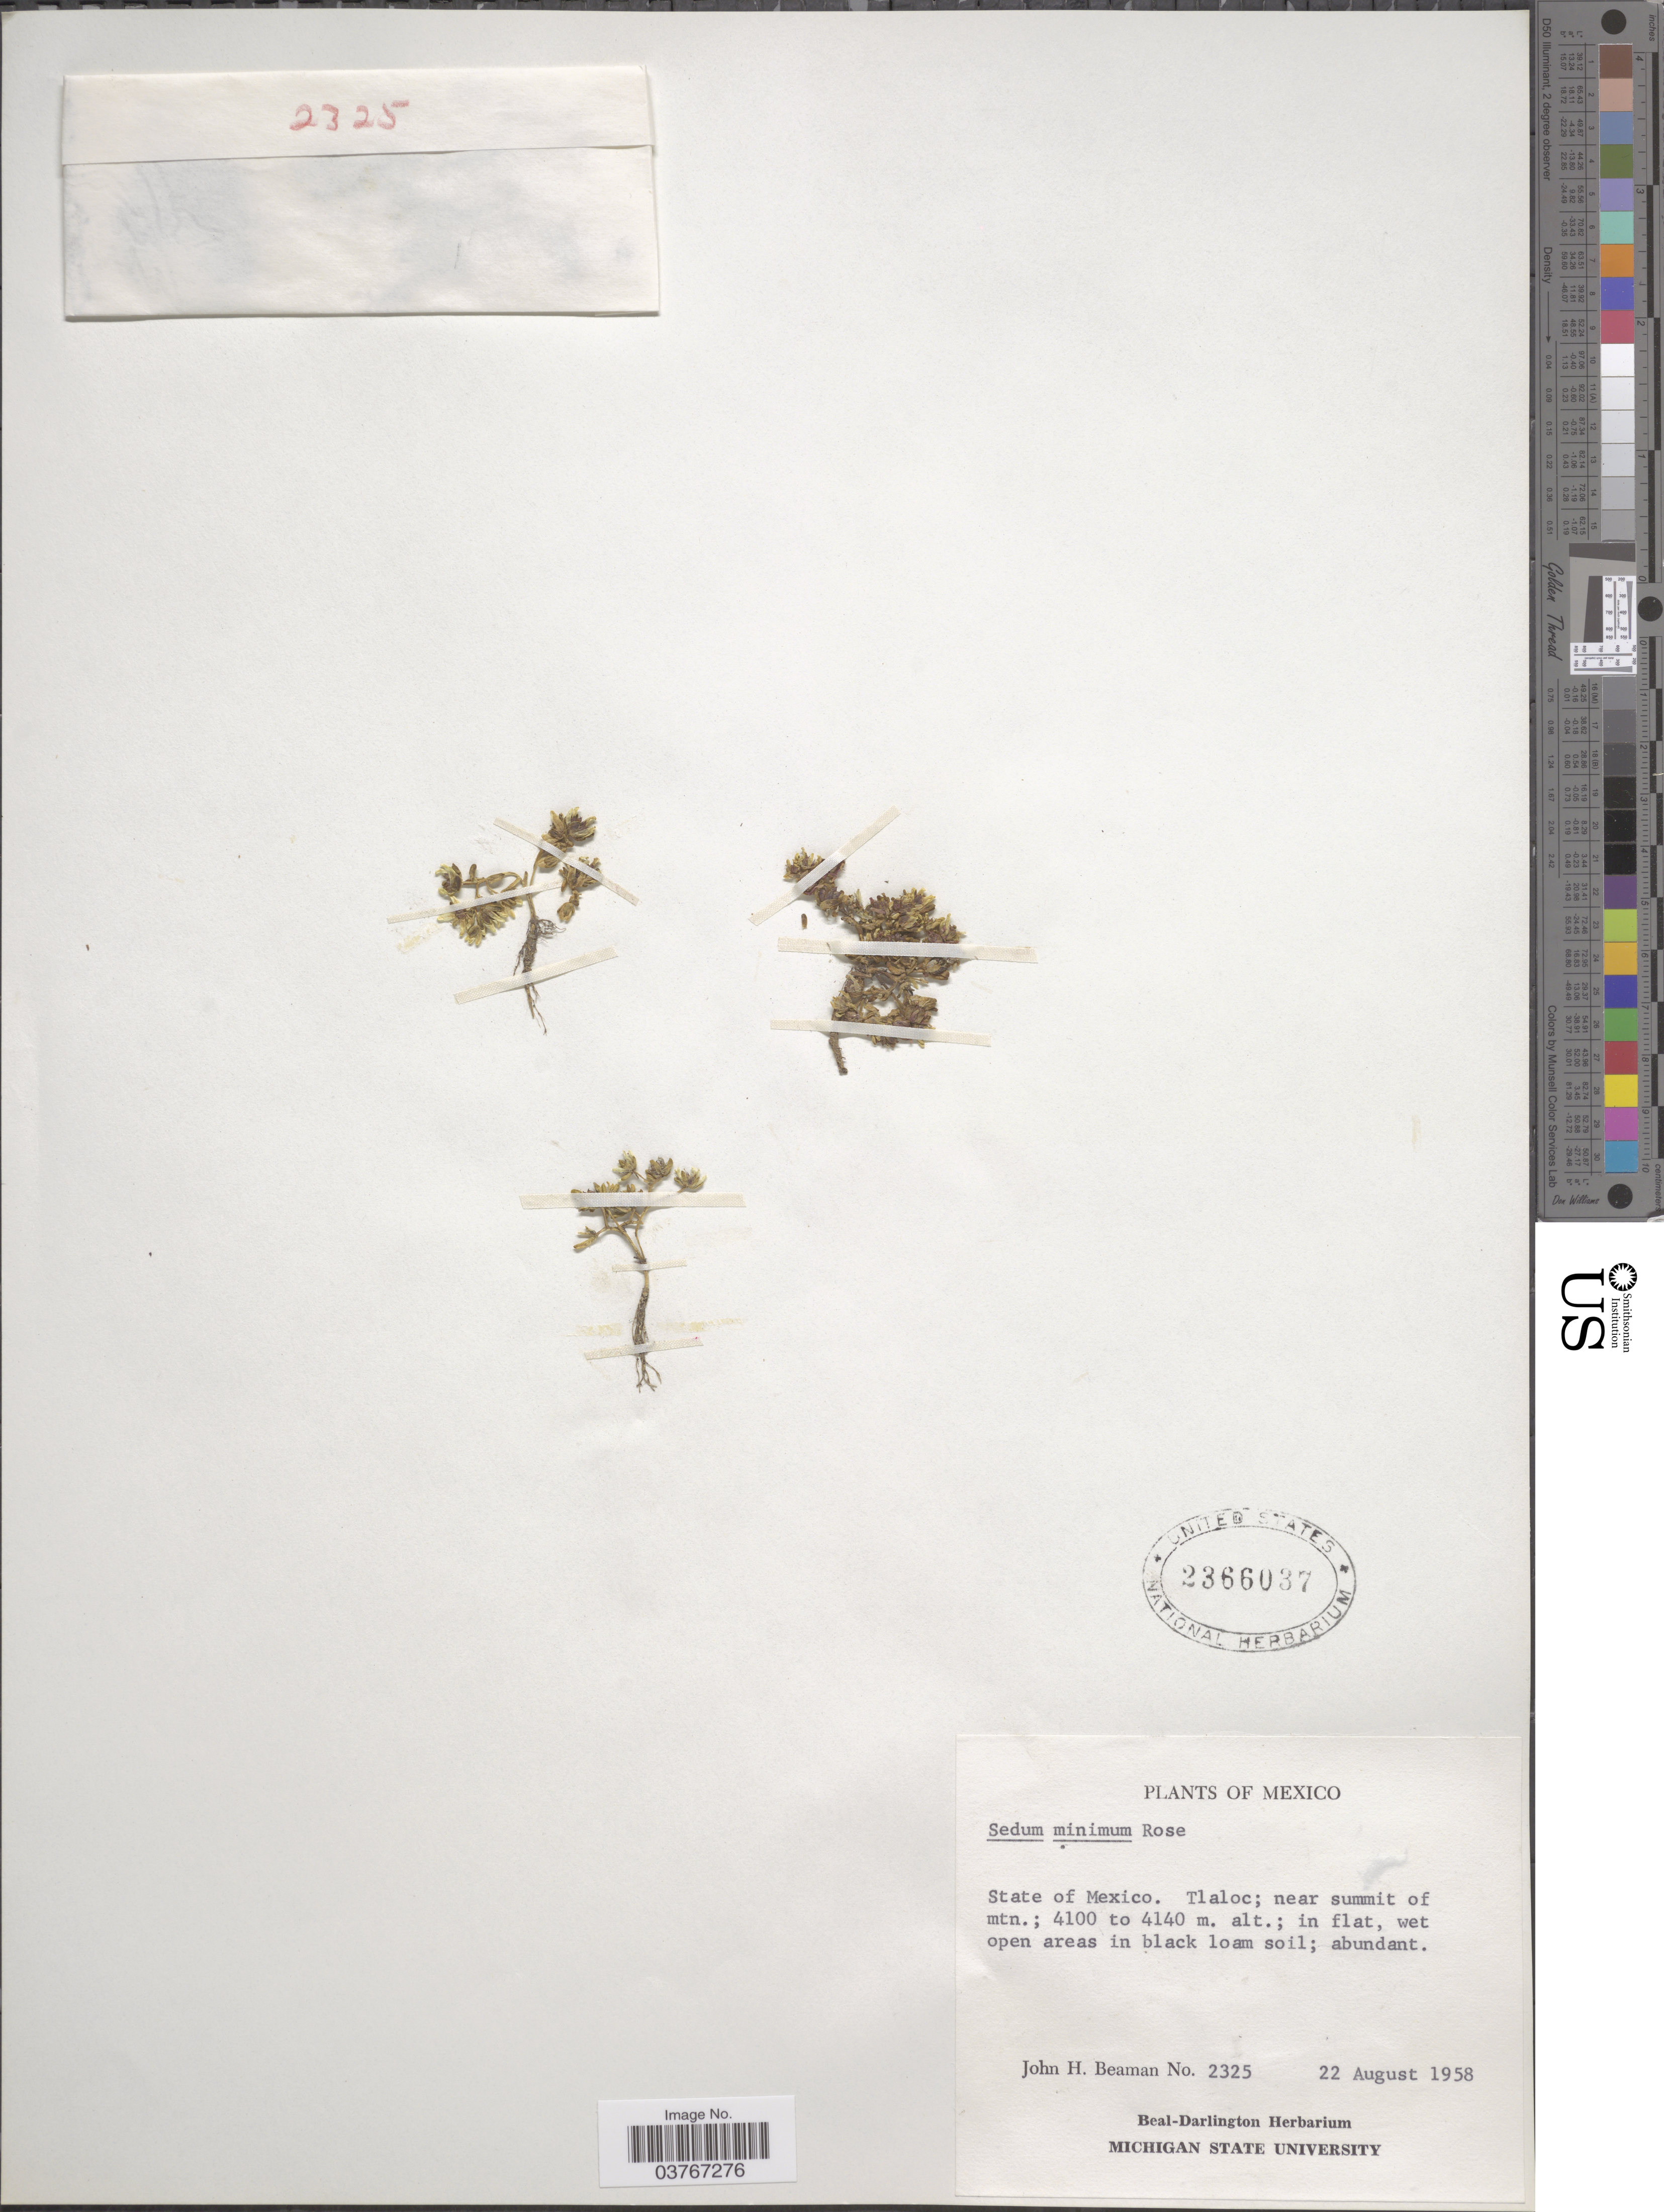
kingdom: Plantae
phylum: Tracheophyta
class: Magnoliopsida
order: Saxifragales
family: Crassulaceae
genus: Sedum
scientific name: Sedum minimum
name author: Rose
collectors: J. H. Beaman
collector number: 2325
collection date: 1958-08-22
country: Mexico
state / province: México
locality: State of Mexico. Tlaloc; near summit of mtn.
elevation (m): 4100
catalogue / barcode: US 2366037